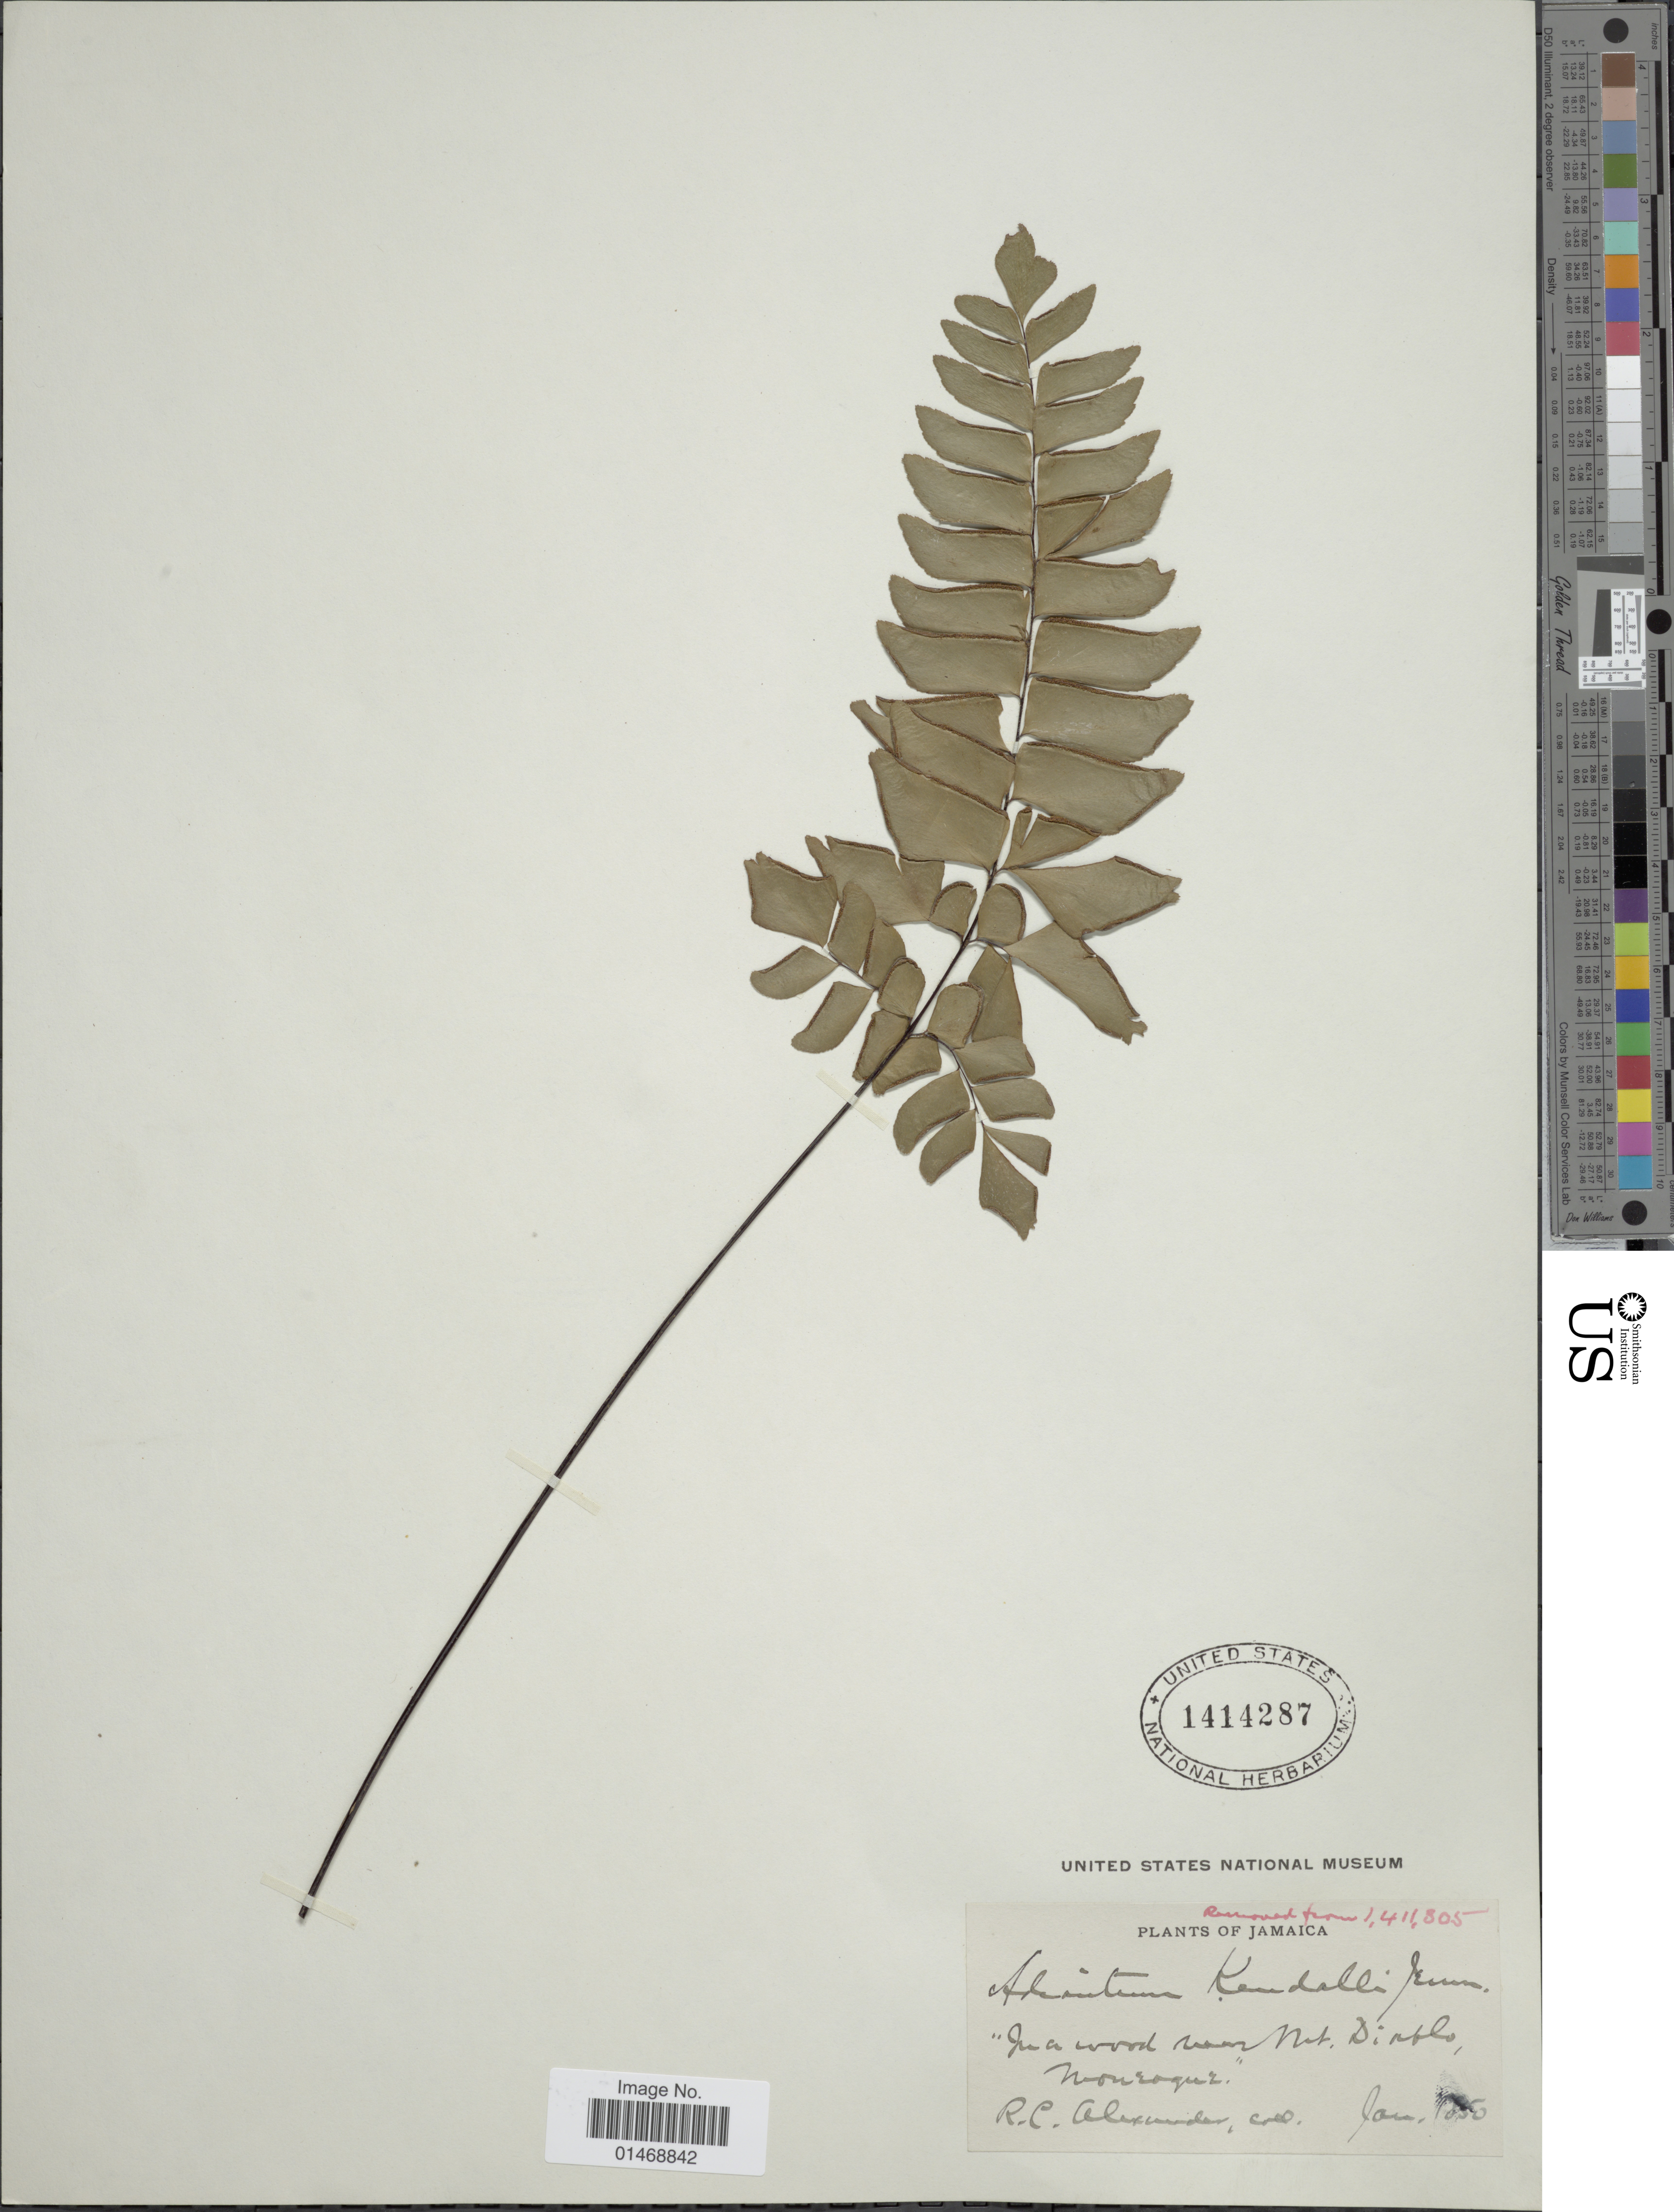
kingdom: Plantae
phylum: Tracheophyta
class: Polypodiopsida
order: Polypodiales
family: Pteridaceae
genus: Adiantum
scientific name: Adiantum kendalii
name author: Jenman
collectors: R. C. Alexander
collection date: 1850-01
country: Jamaica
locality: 'in a wood near Mt. Diablo, Moneague'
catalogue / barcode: US 1414287